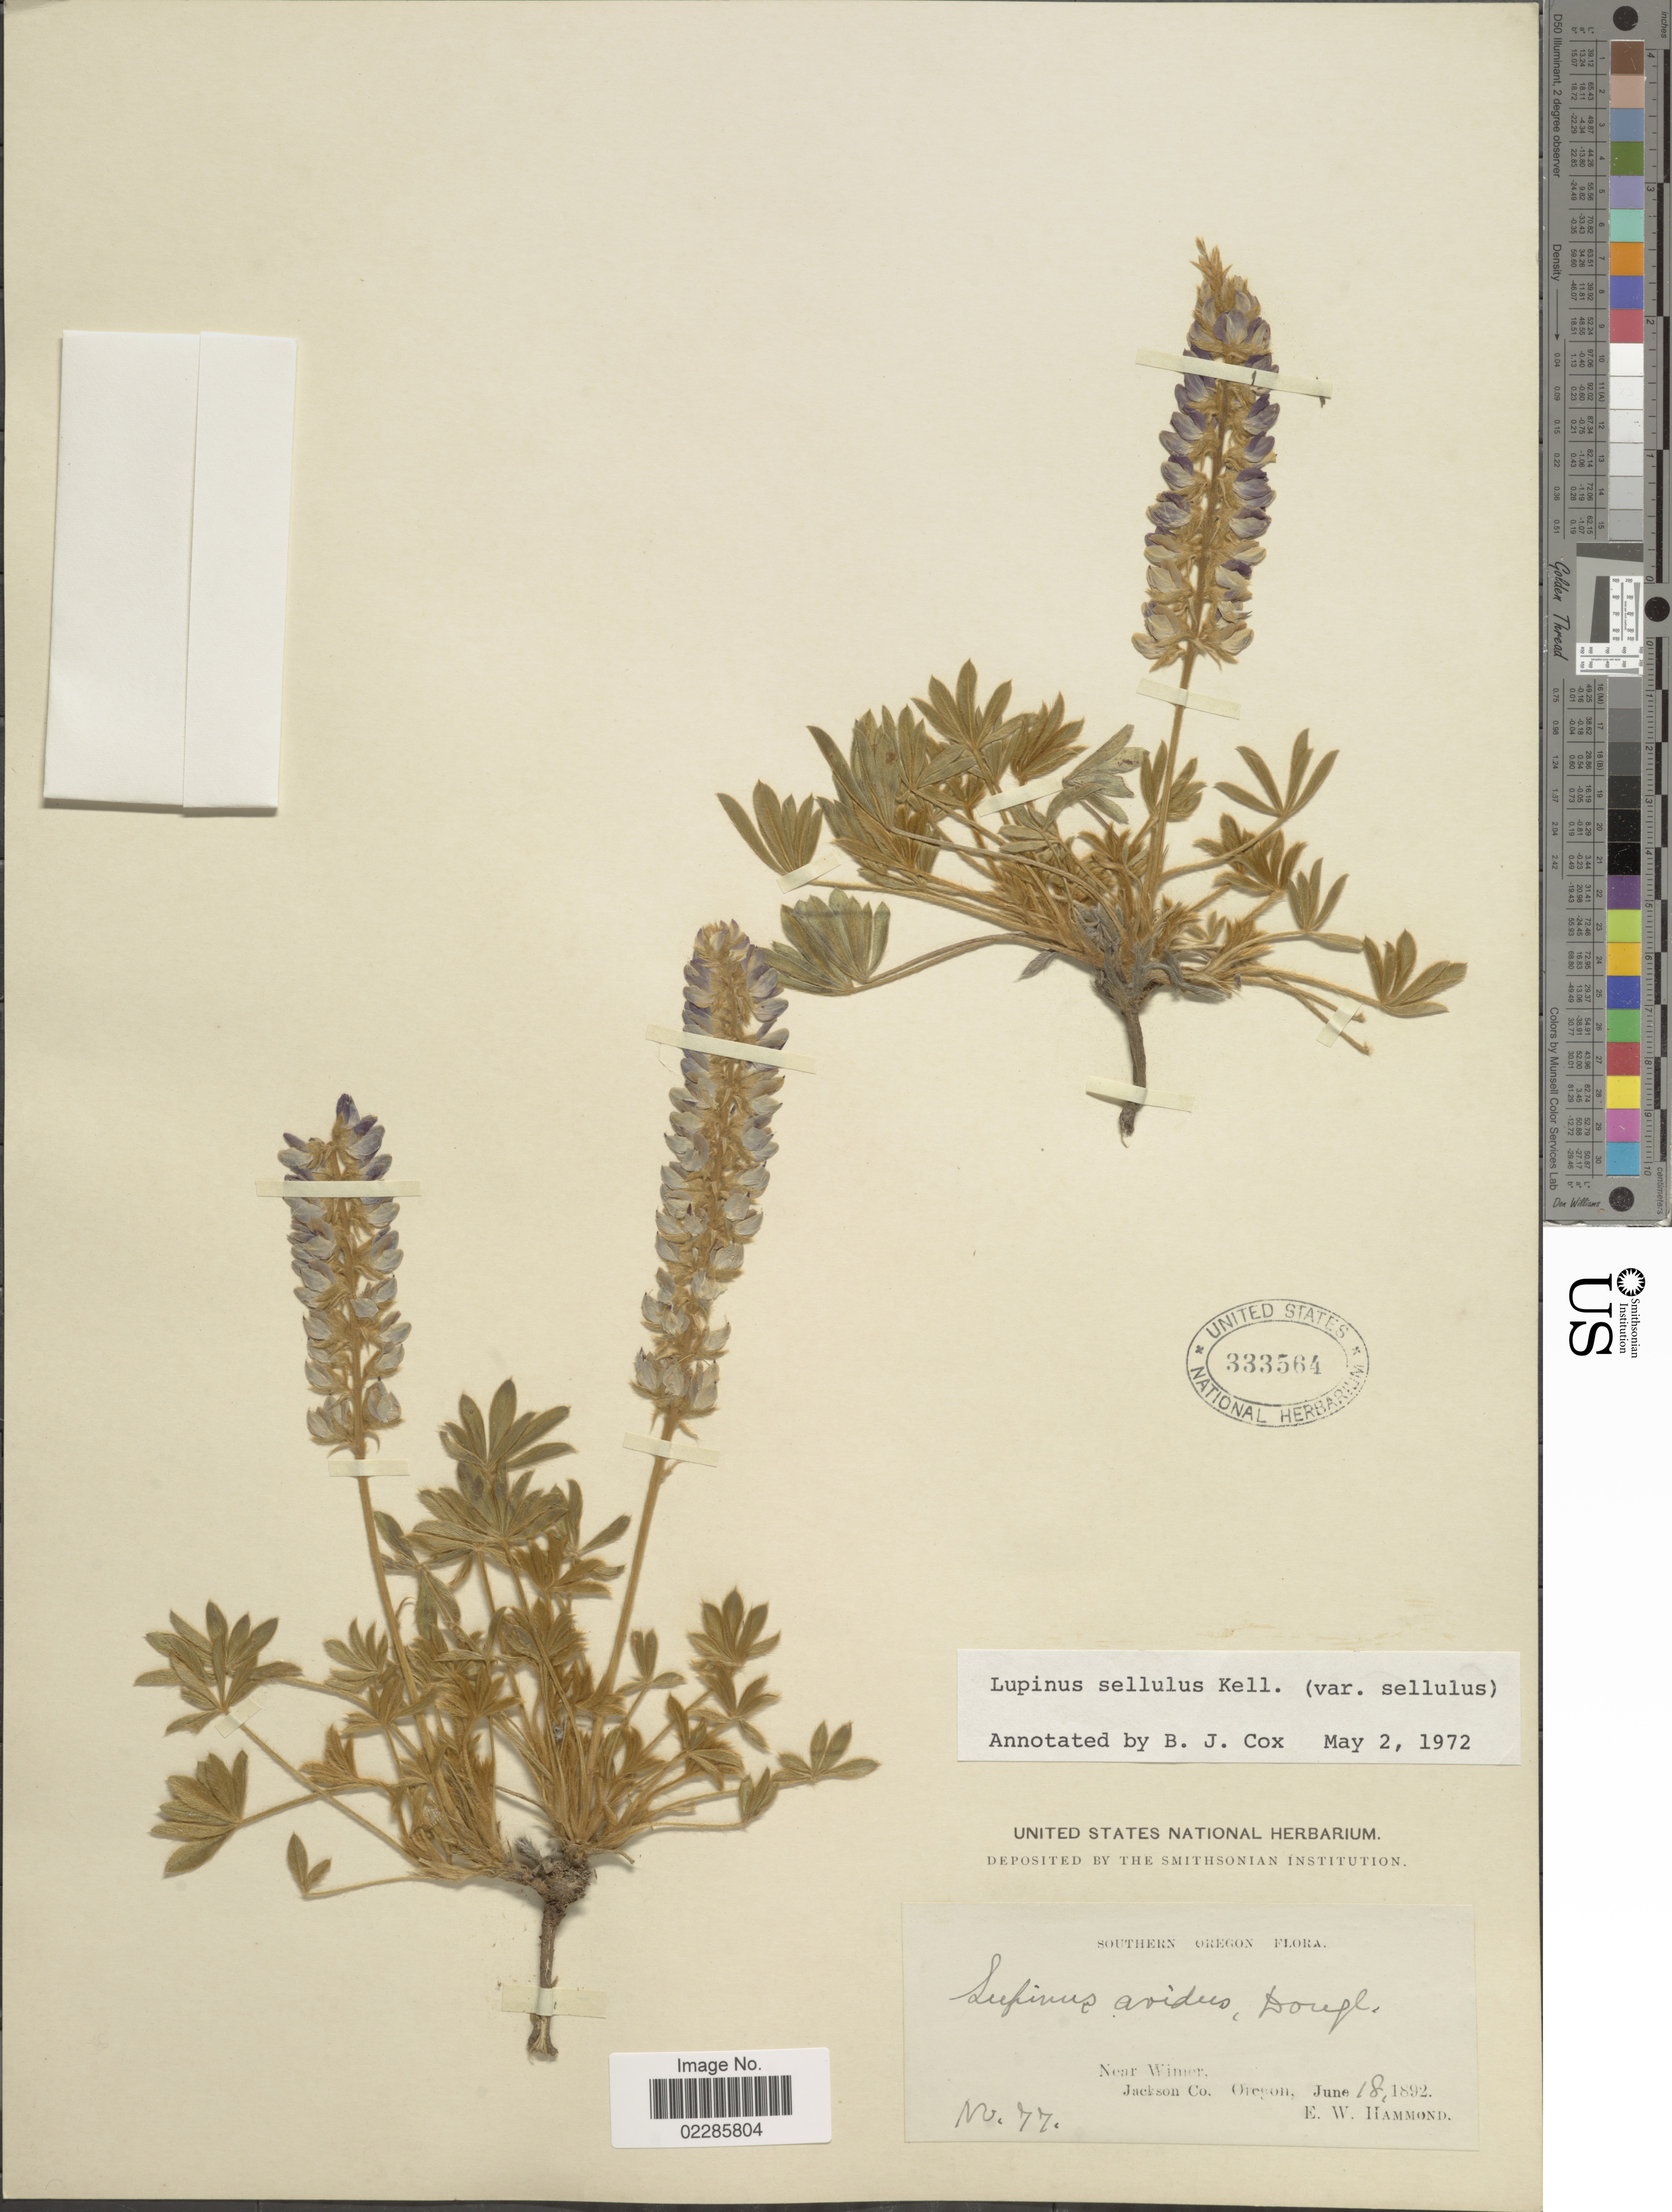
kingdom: Plantae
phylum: Tracheophyta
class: Magnoliopsida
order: Fabales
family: Fabaceae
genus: Lupinus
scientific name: Lupinus sellulus var. sellulus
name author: Kellogg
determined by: Cox, B. J.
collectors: E. Hammond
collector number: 77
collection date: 1892-06-18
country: United States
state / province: Oregon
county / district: Jackson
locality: Southern Oregon, Near Winner, Jackson Co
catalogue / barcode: US 333564